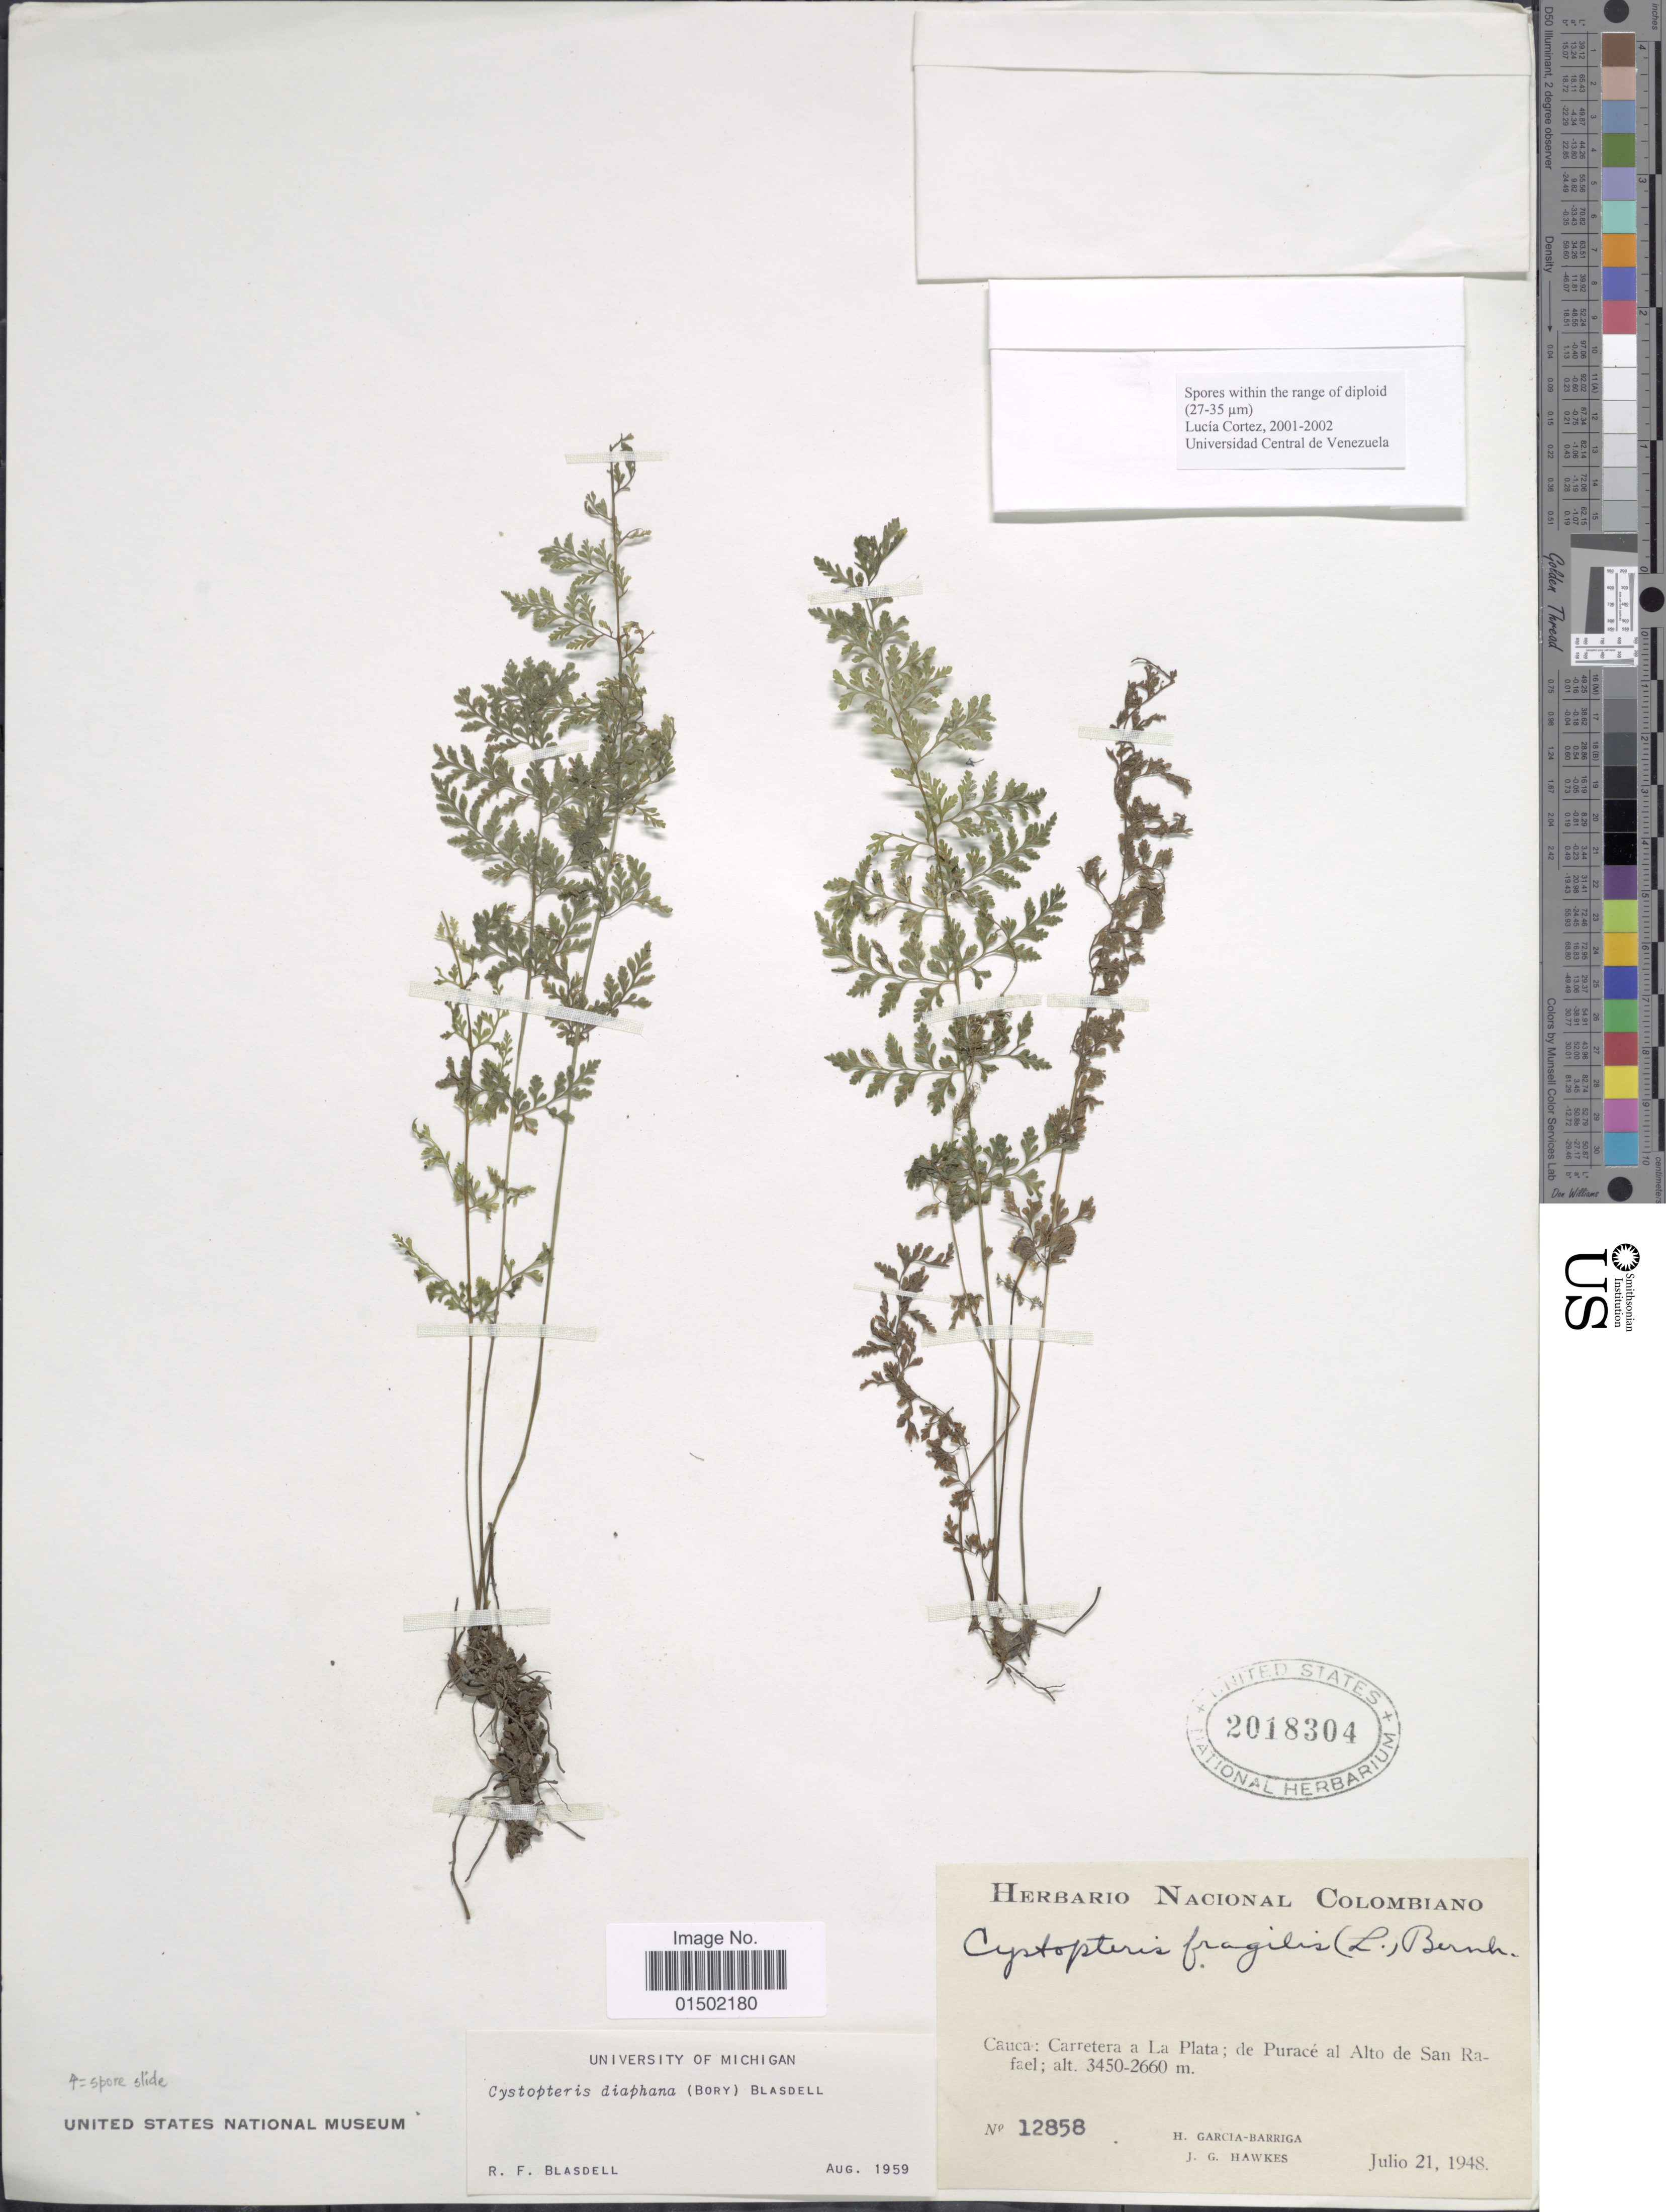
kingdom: Plantae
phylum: Tracheophyta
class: Polypodiopsida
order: Polypodiales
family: Cystopteridaceae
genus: Cystopteris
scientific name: Cystopteris diaphana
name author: (Bory) Blasdell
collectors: H. García Barriga & J. Hawkes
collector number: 12858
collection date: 1948-07-21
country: Colombia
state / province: Cauca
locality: Carretera a La Plata; de Purace al Alto de San Rafael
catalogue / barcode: US 2018304